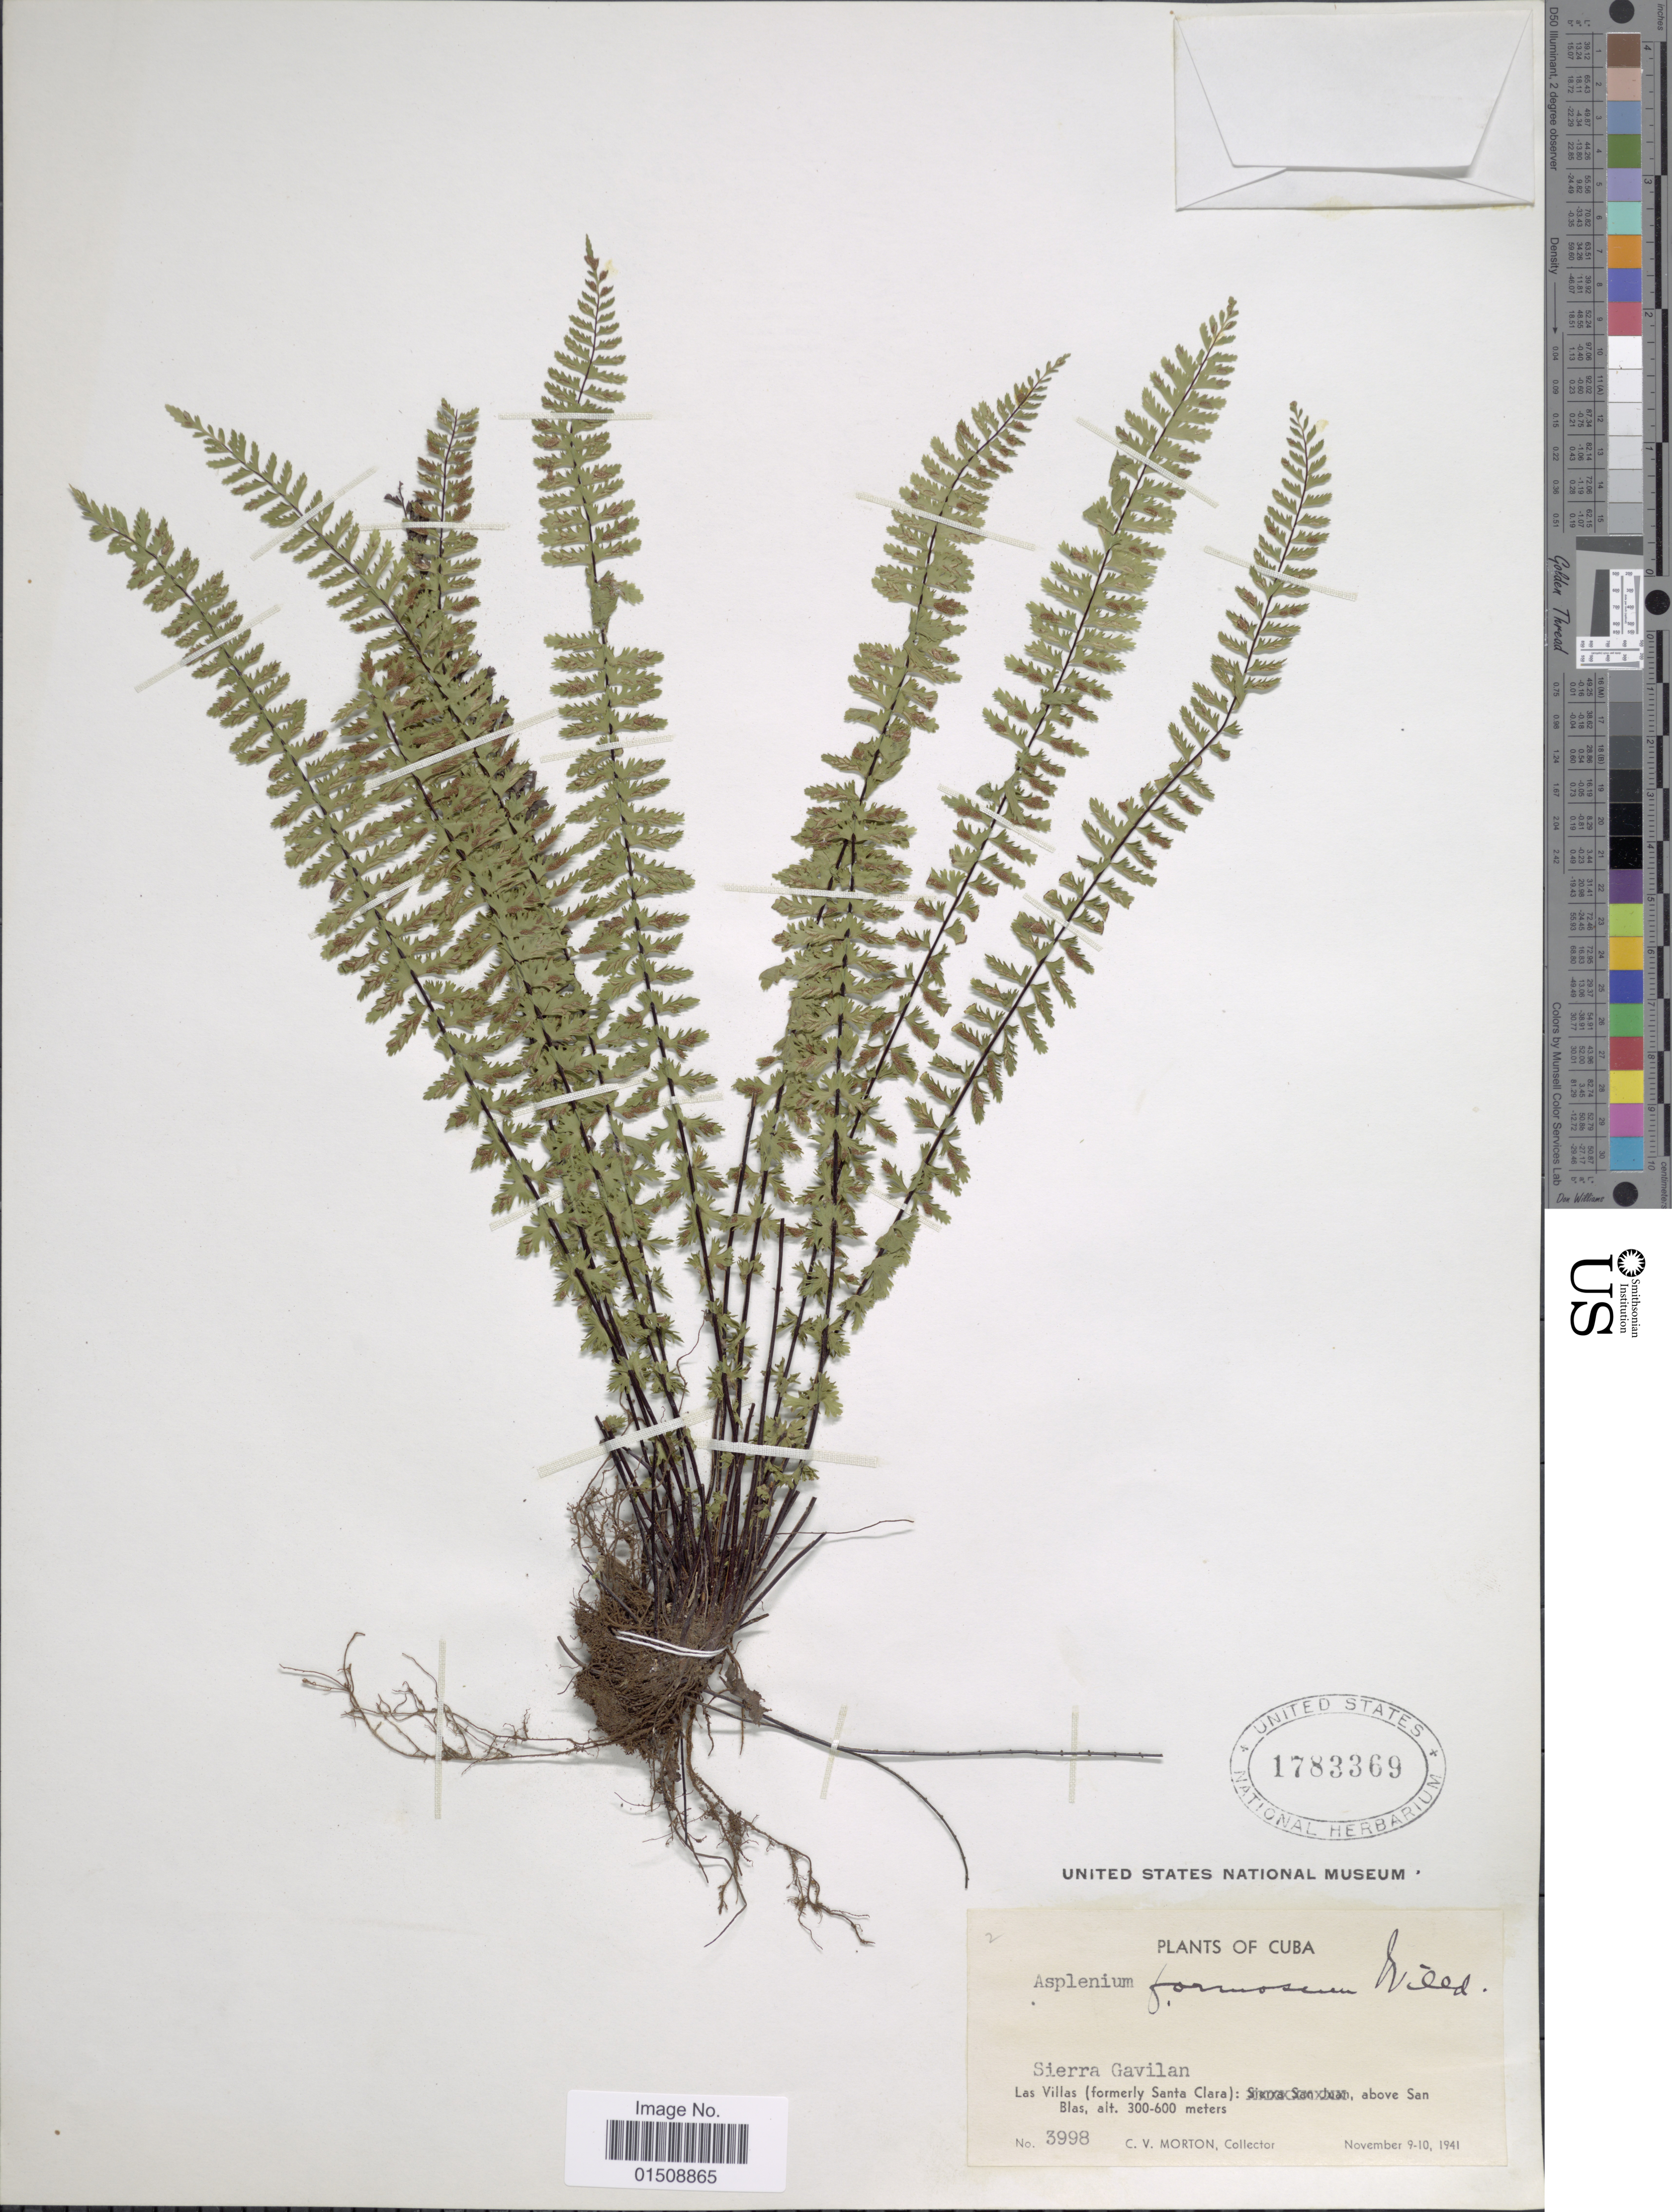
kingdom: Plantae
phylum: Tracheophyta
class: Polypodiopsida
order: Polypodiales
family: Aspleniaceae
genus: Asplenium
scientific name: Asplenium formosum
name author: Willd.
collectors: C. V. Morton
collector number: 3998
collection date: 1941-11-09/1941-11-10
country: Cuba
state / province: Las Villas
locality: Sierra Gavilan, Las Villas (formerly Santa Clara): above San Blas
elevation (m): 300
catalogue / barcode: US 1783369